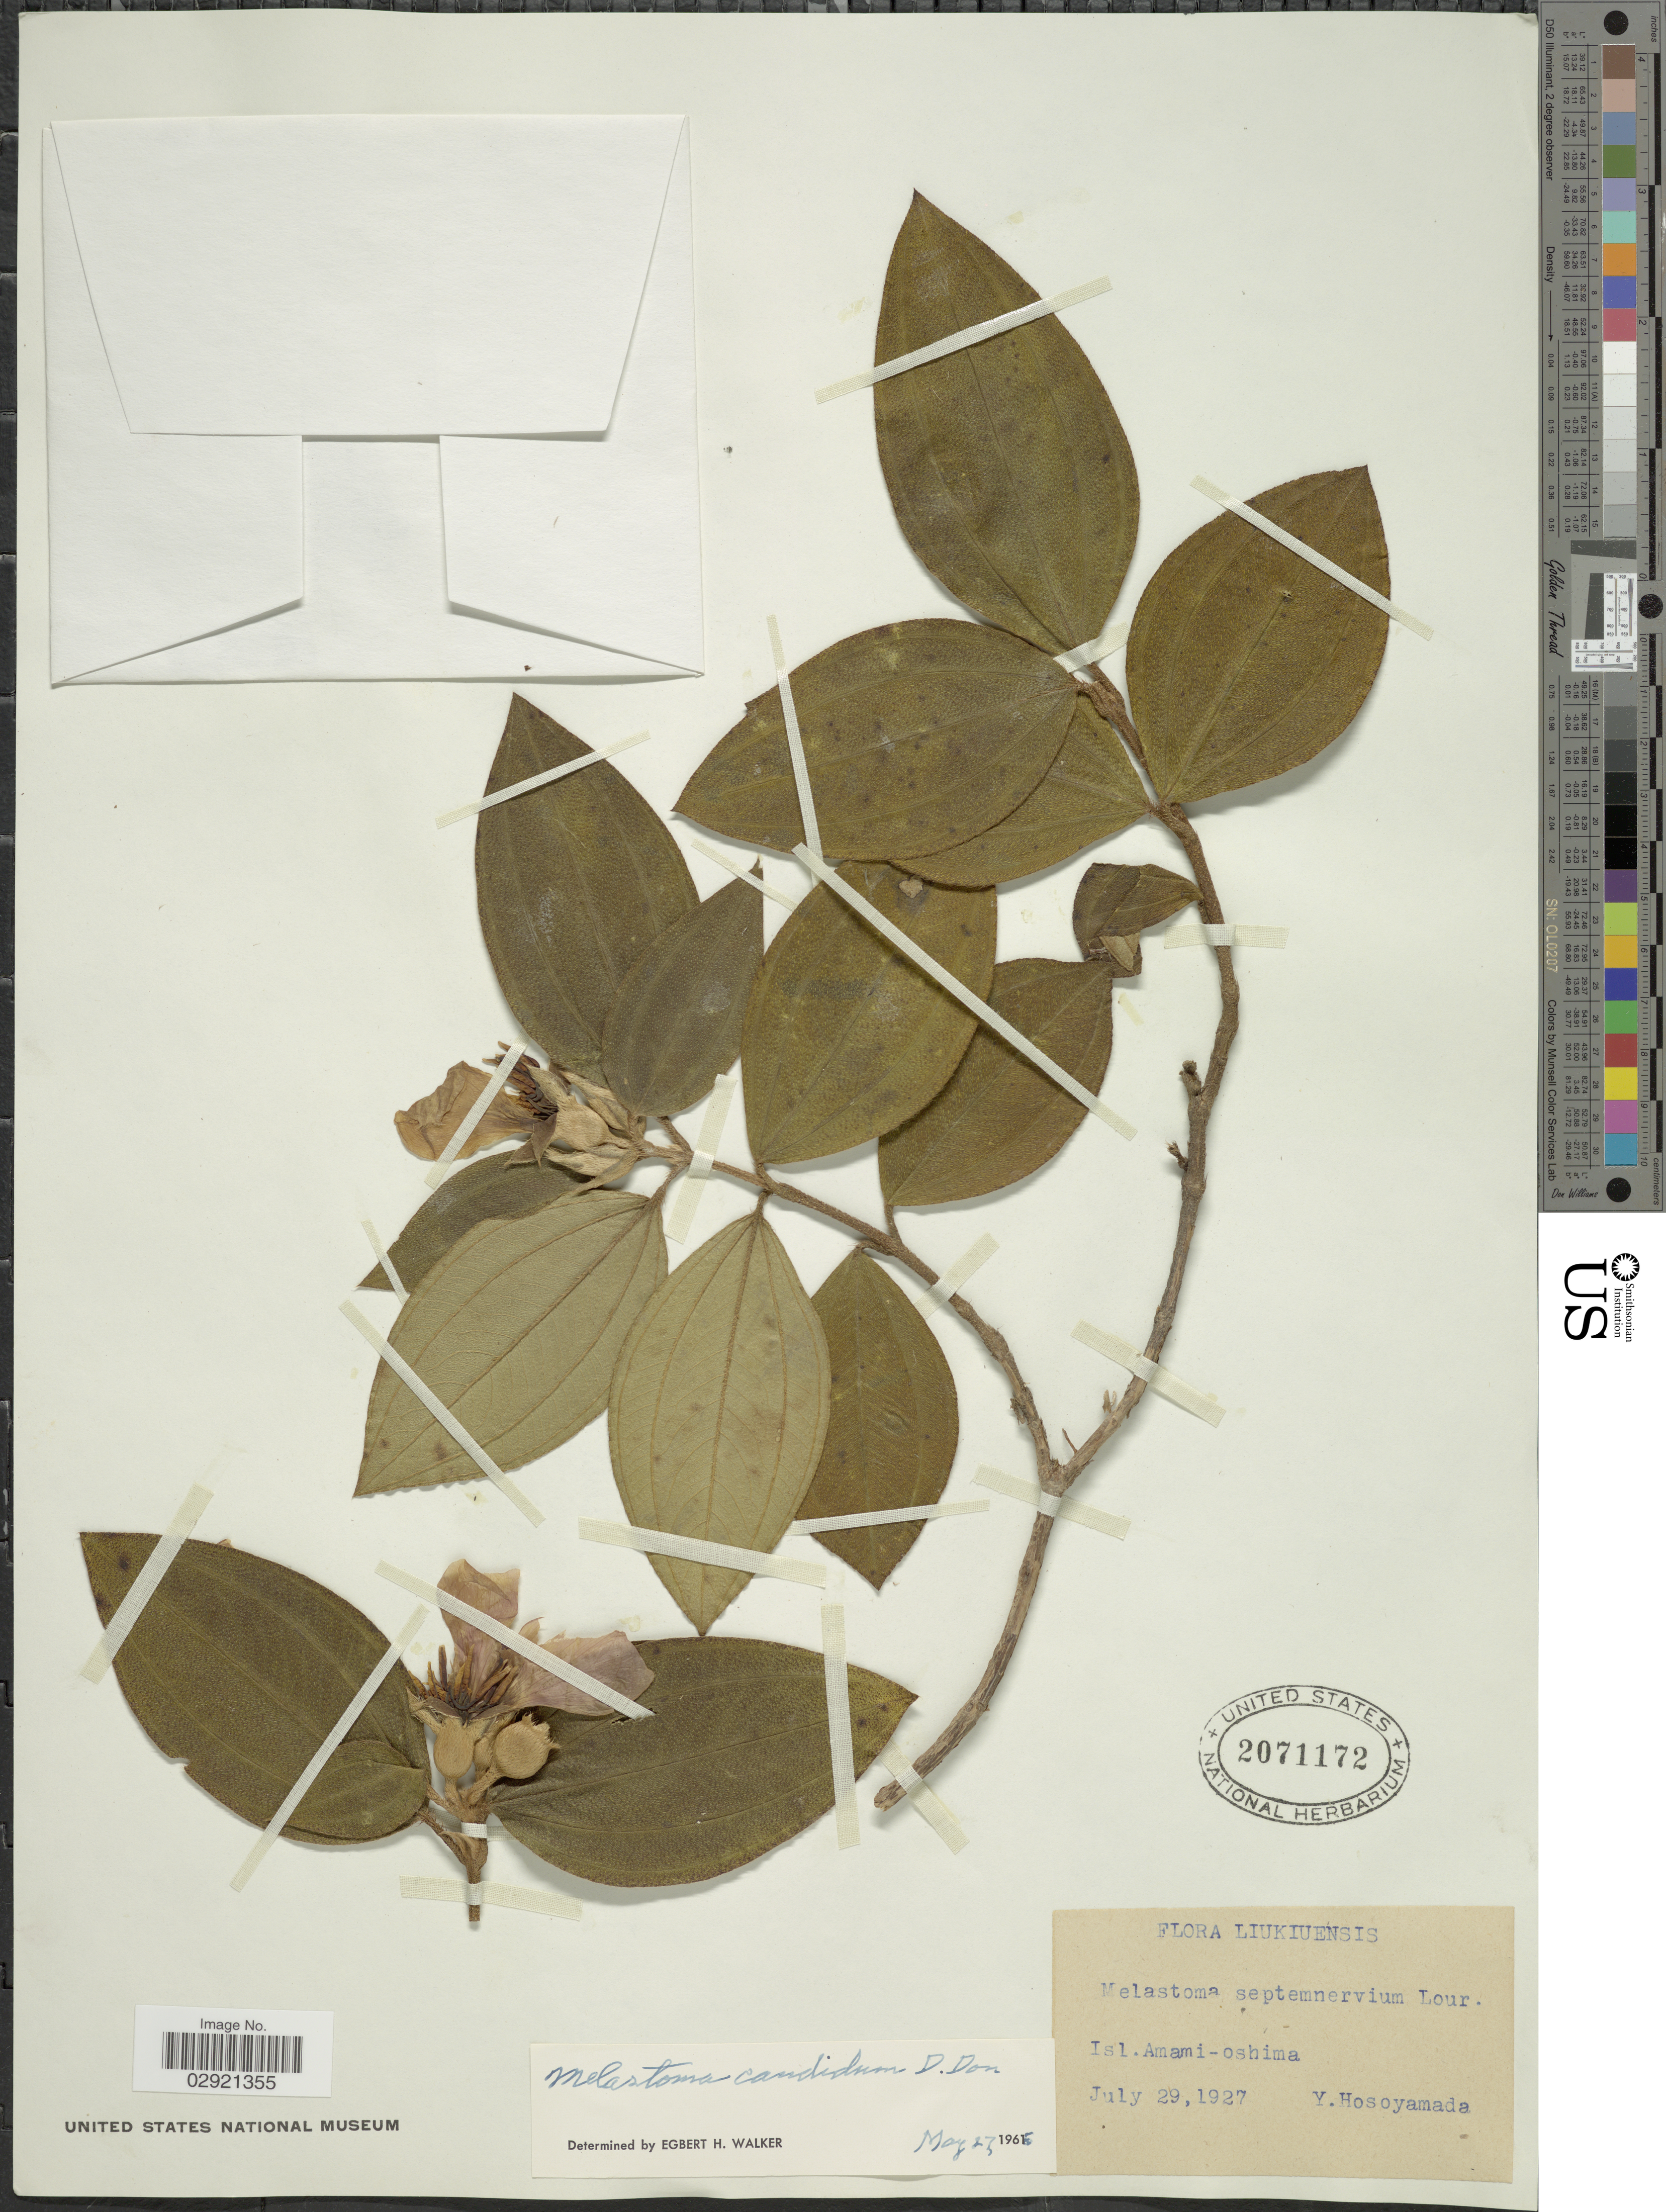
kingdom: Plantae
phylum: Tracheophyta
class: Magnoliopsida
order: Myrtales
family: Melastomataceae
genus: Melastoma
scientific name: Melastoma candidum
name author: D. Don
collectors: Y. Hosoyamada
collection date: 1927-07-29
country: Japan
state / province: Okinawa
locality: Liukiuensis. Isl. Amami-Oshima.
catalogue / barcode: US 2071172